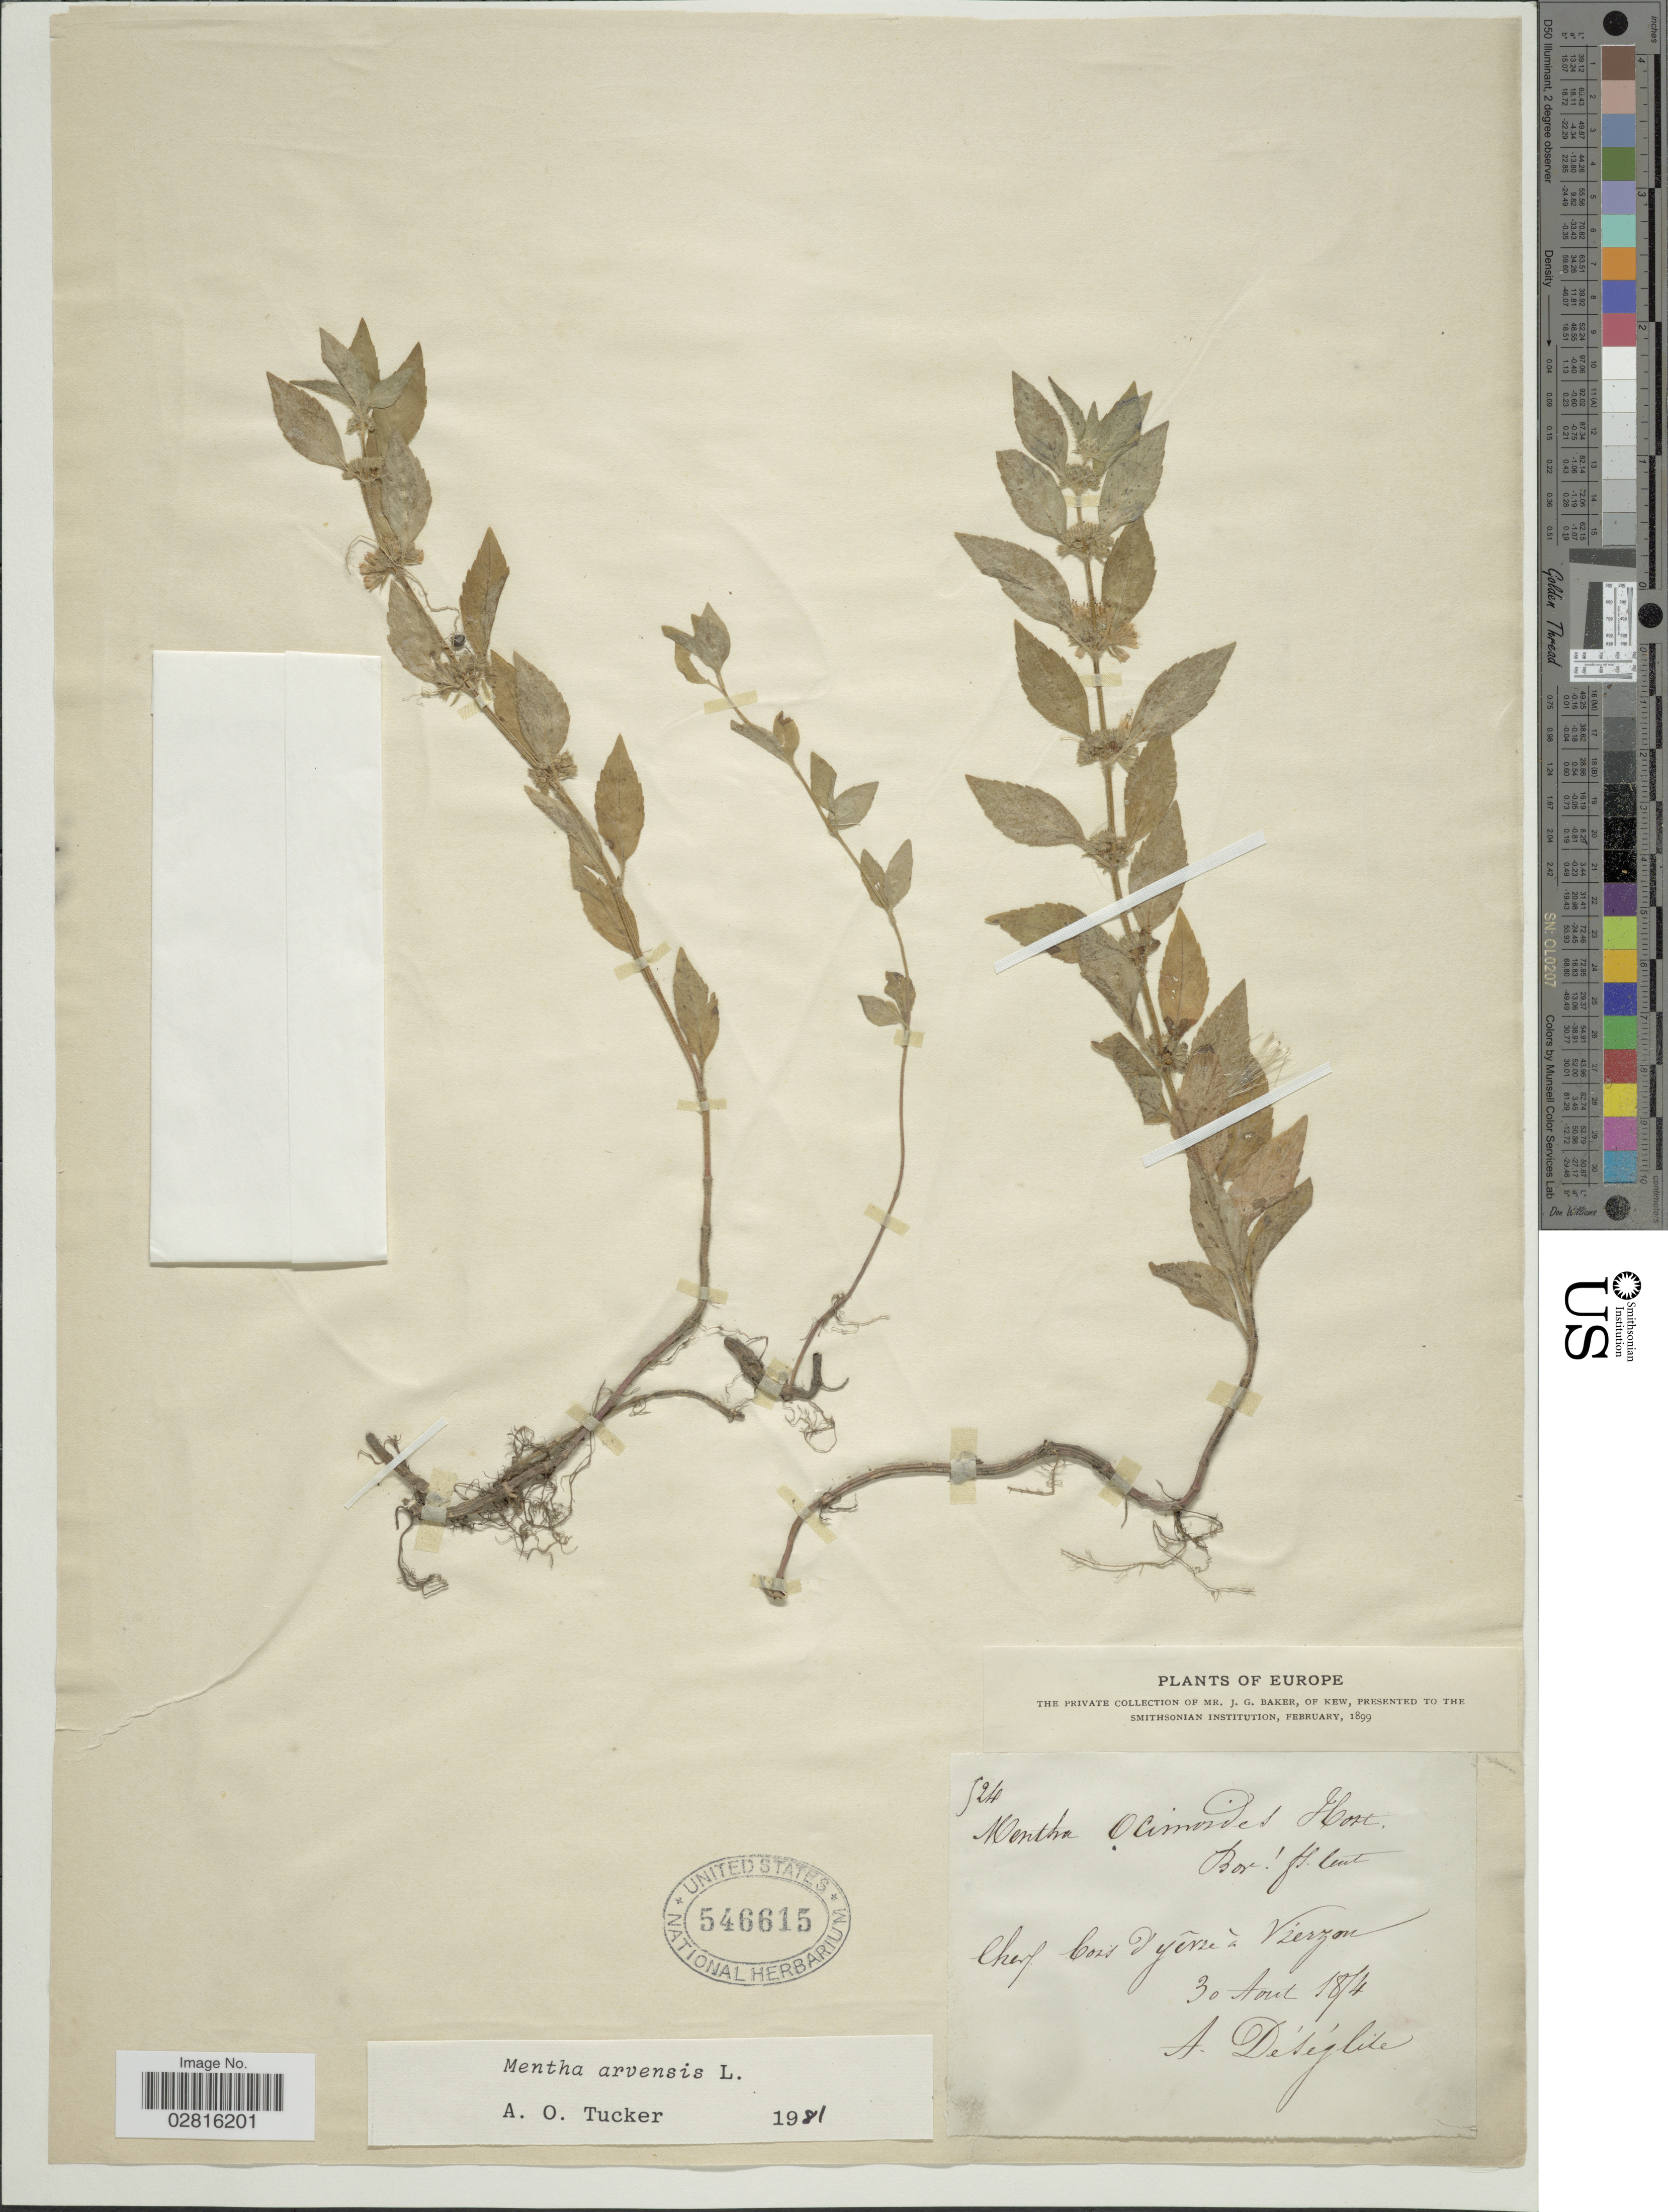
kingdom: Plantae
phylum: Tracheophyta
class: Magnoliopsida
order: Lamiales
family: Lamiaceae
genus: Mentha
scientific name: Mentha arvensis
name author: L.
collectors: A. Deseglise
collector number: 524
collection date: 1874-08-30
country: France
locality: Europe. Cherf. bois dyerze à Vzérzon.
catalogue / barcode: US 546615